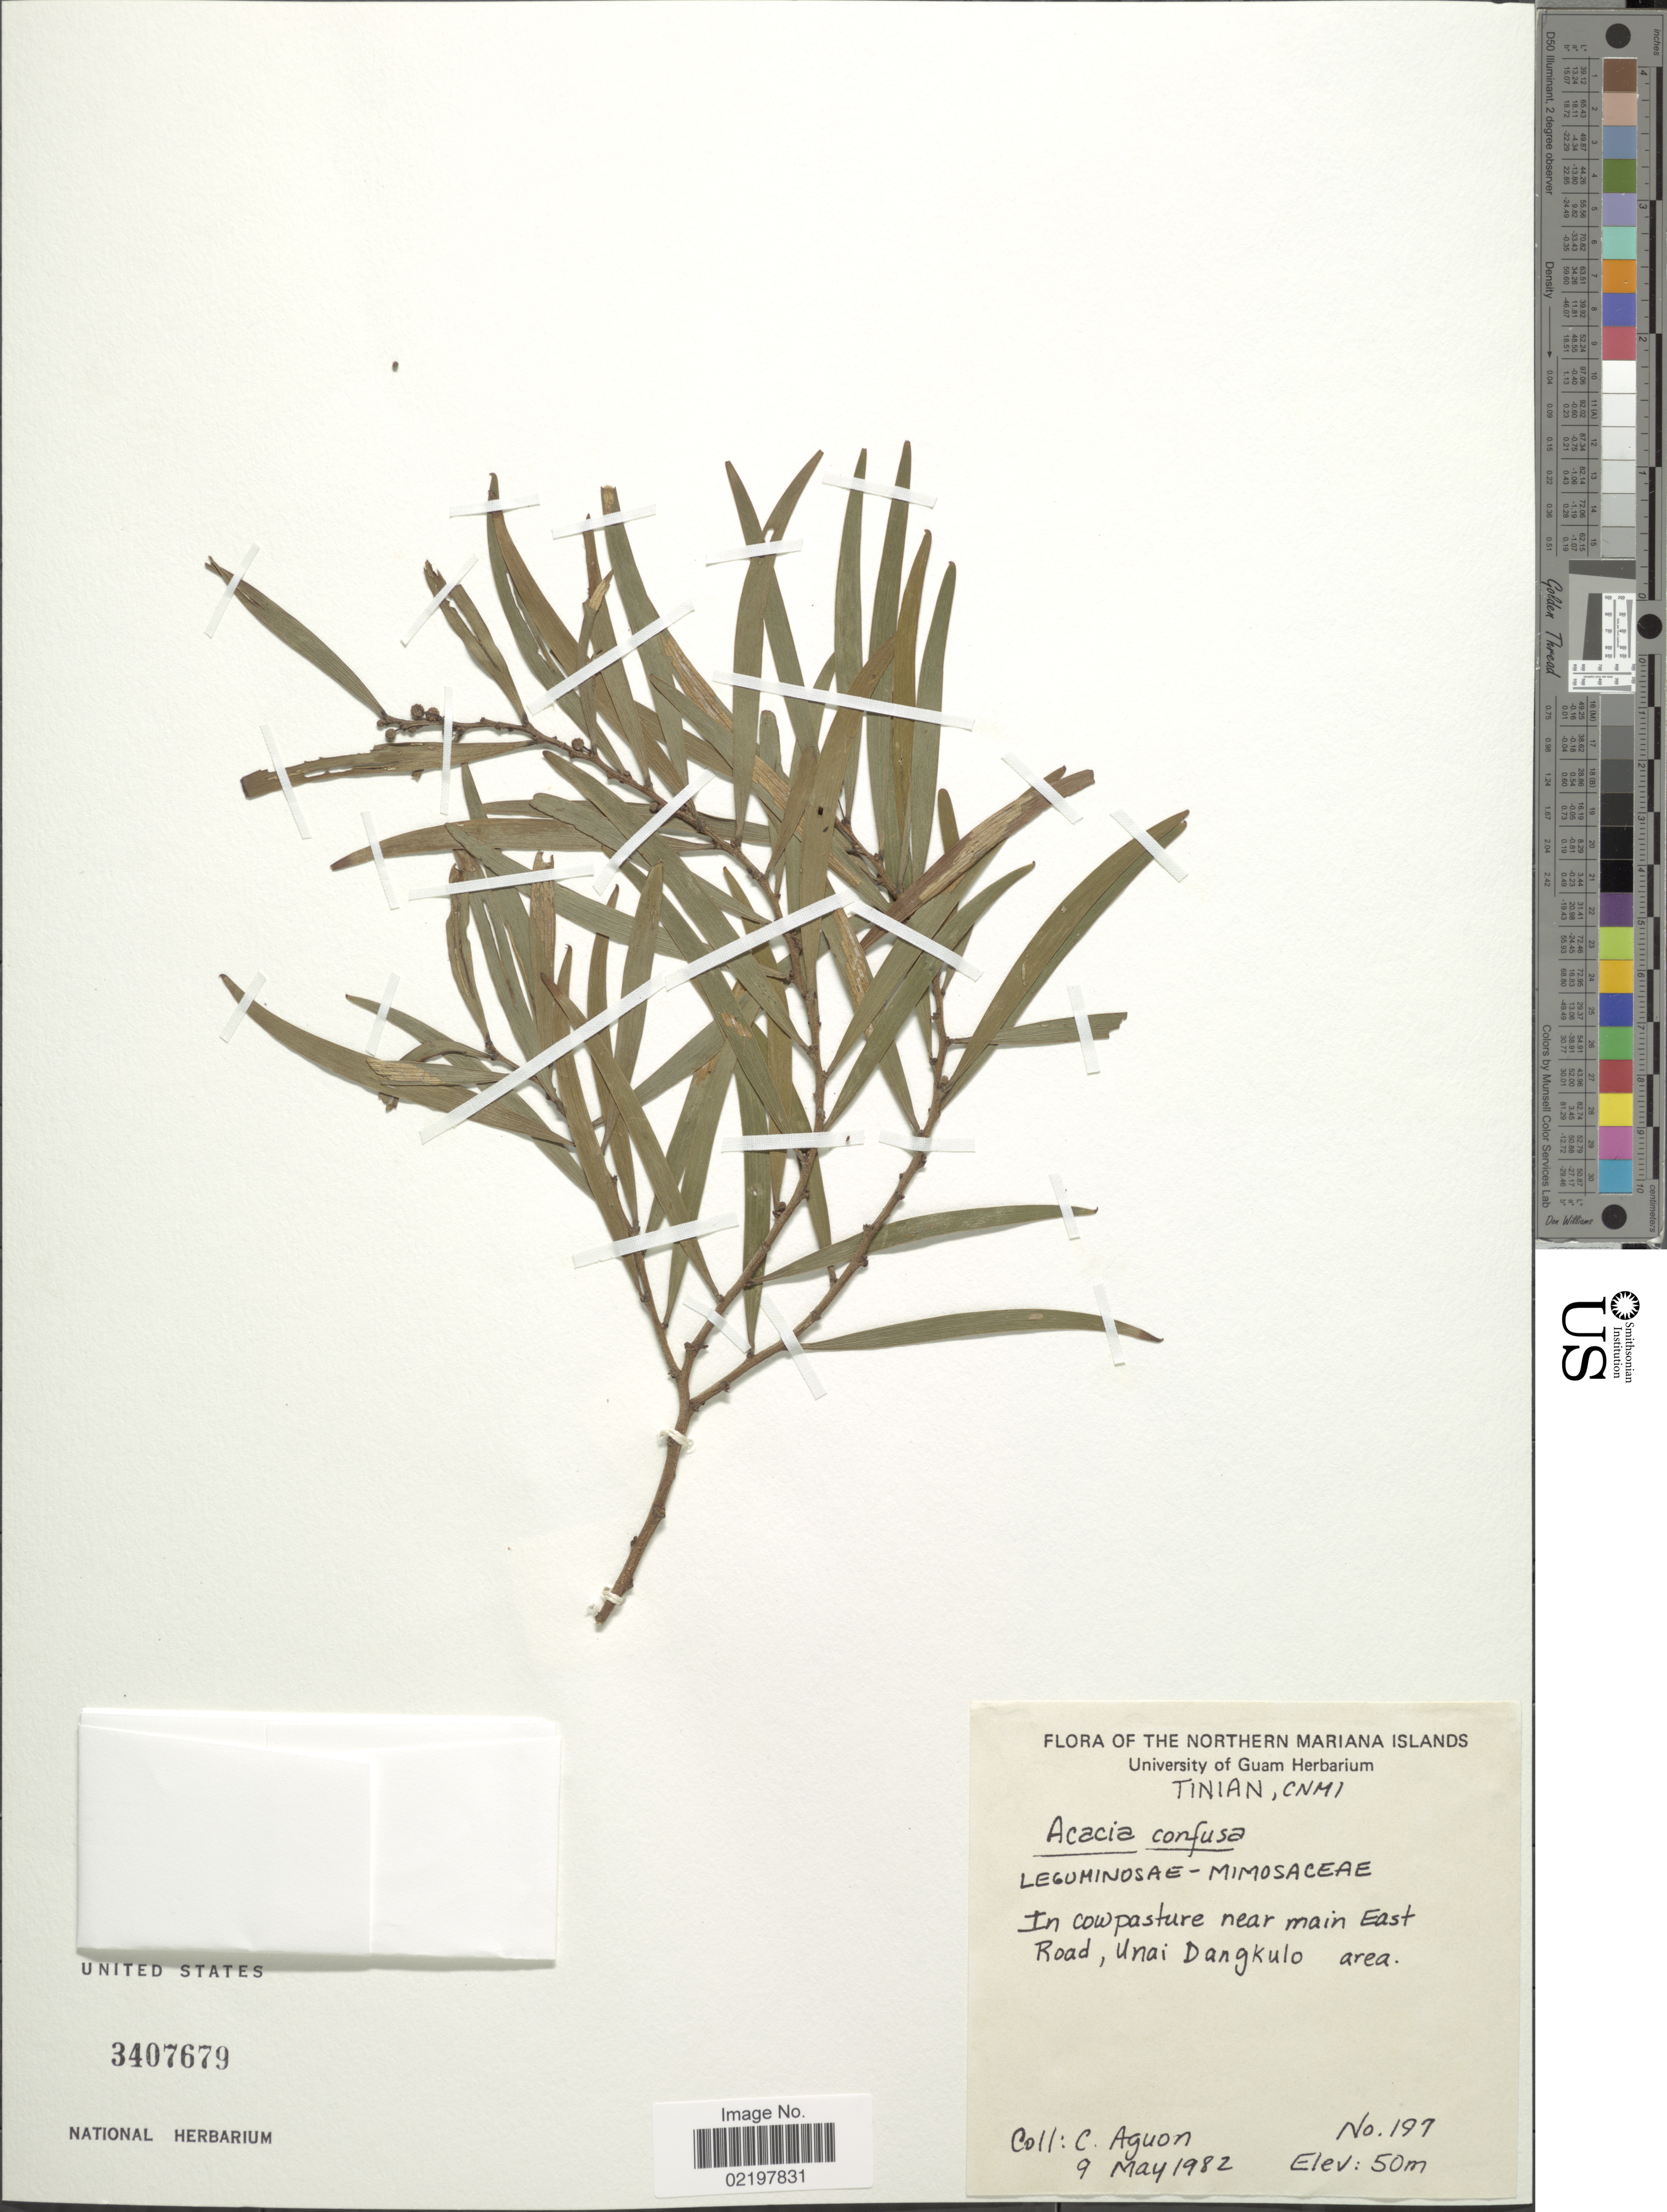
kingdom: Plantae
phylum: Tracheophyta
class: Magnoliopsida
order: Fabales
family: Fabaceae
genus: Acacia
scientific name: Acacia confusa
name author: Merr.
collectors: C. Aguon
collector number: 197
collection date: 1982-05-09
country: Northern Mariana Islands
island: Tinian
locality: Tinian, CNMI, In cow pasture near main East Road, Unai Dangkulo area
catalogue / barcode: US 3407679